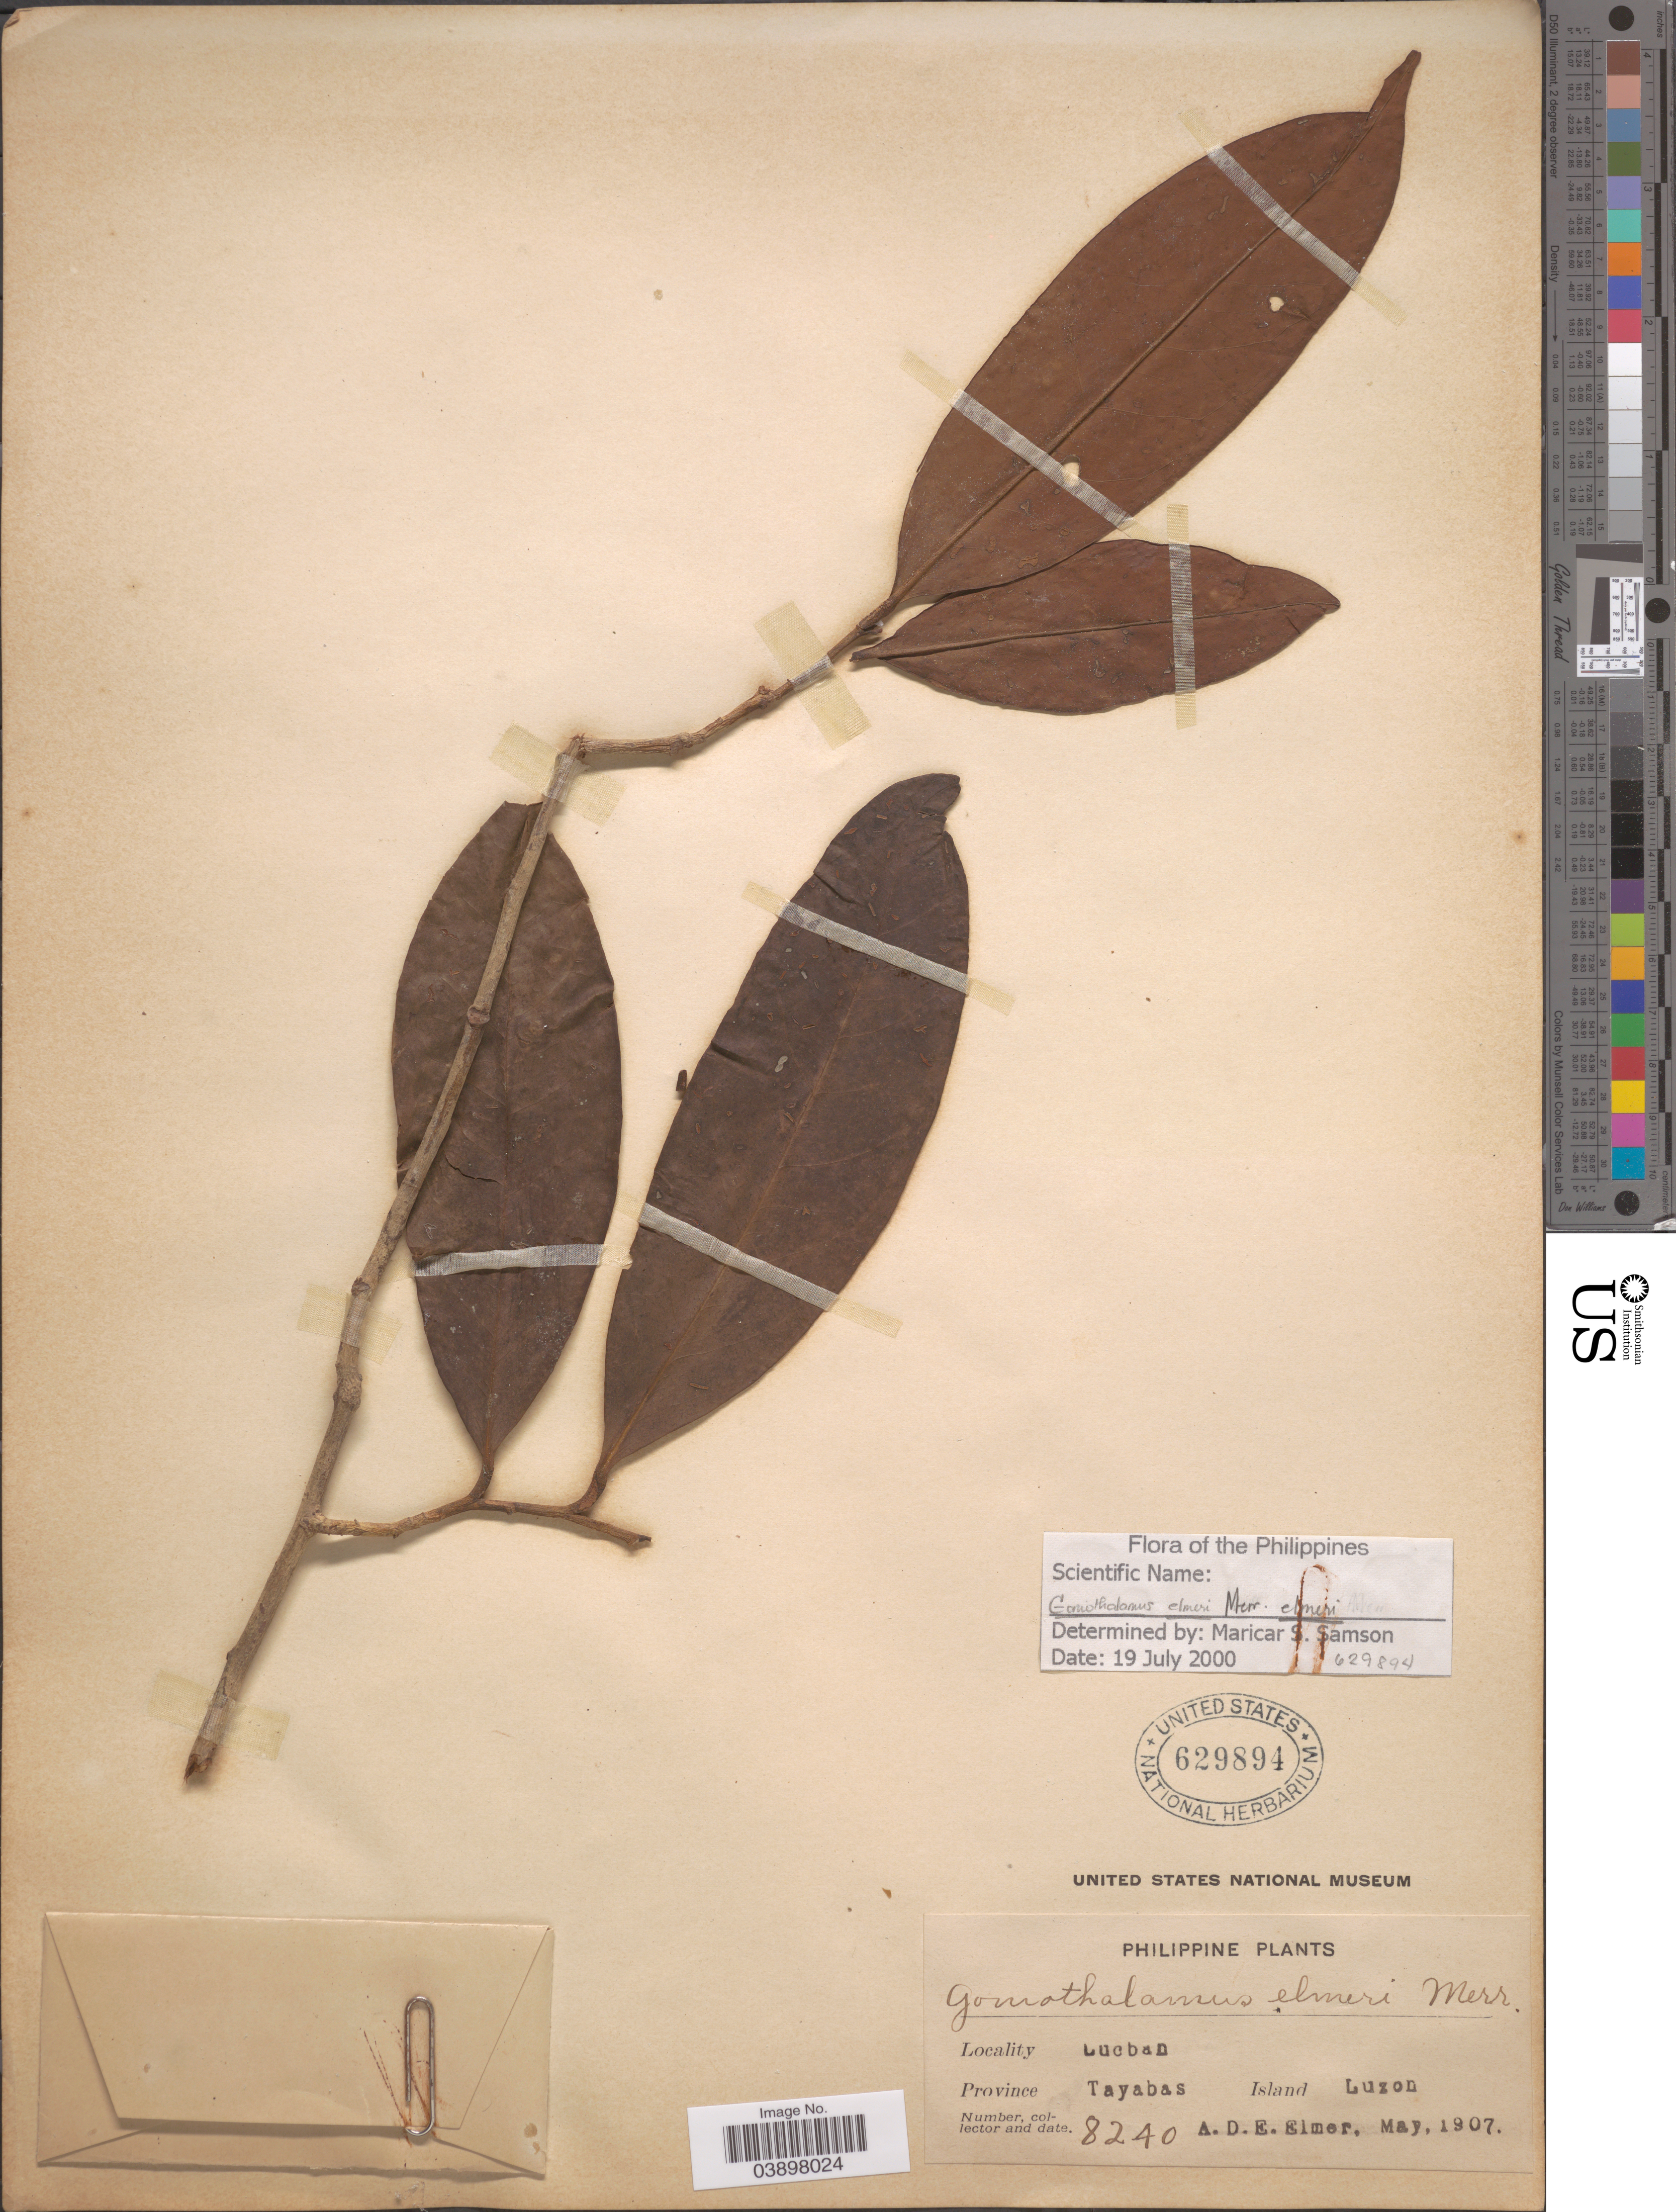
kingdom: Plantae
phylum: Tracheophyta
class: Magnoliopsida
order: Magnoliales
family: Annonaceae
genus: Goniothalamus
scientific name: Goniothalamus elmeri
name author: Merr.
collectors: A. D. E. Elmer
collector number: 8240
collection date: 1907-05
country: Philippines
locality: Lucban. Province Tayabas. Island Luzon.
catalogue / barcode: US 629894